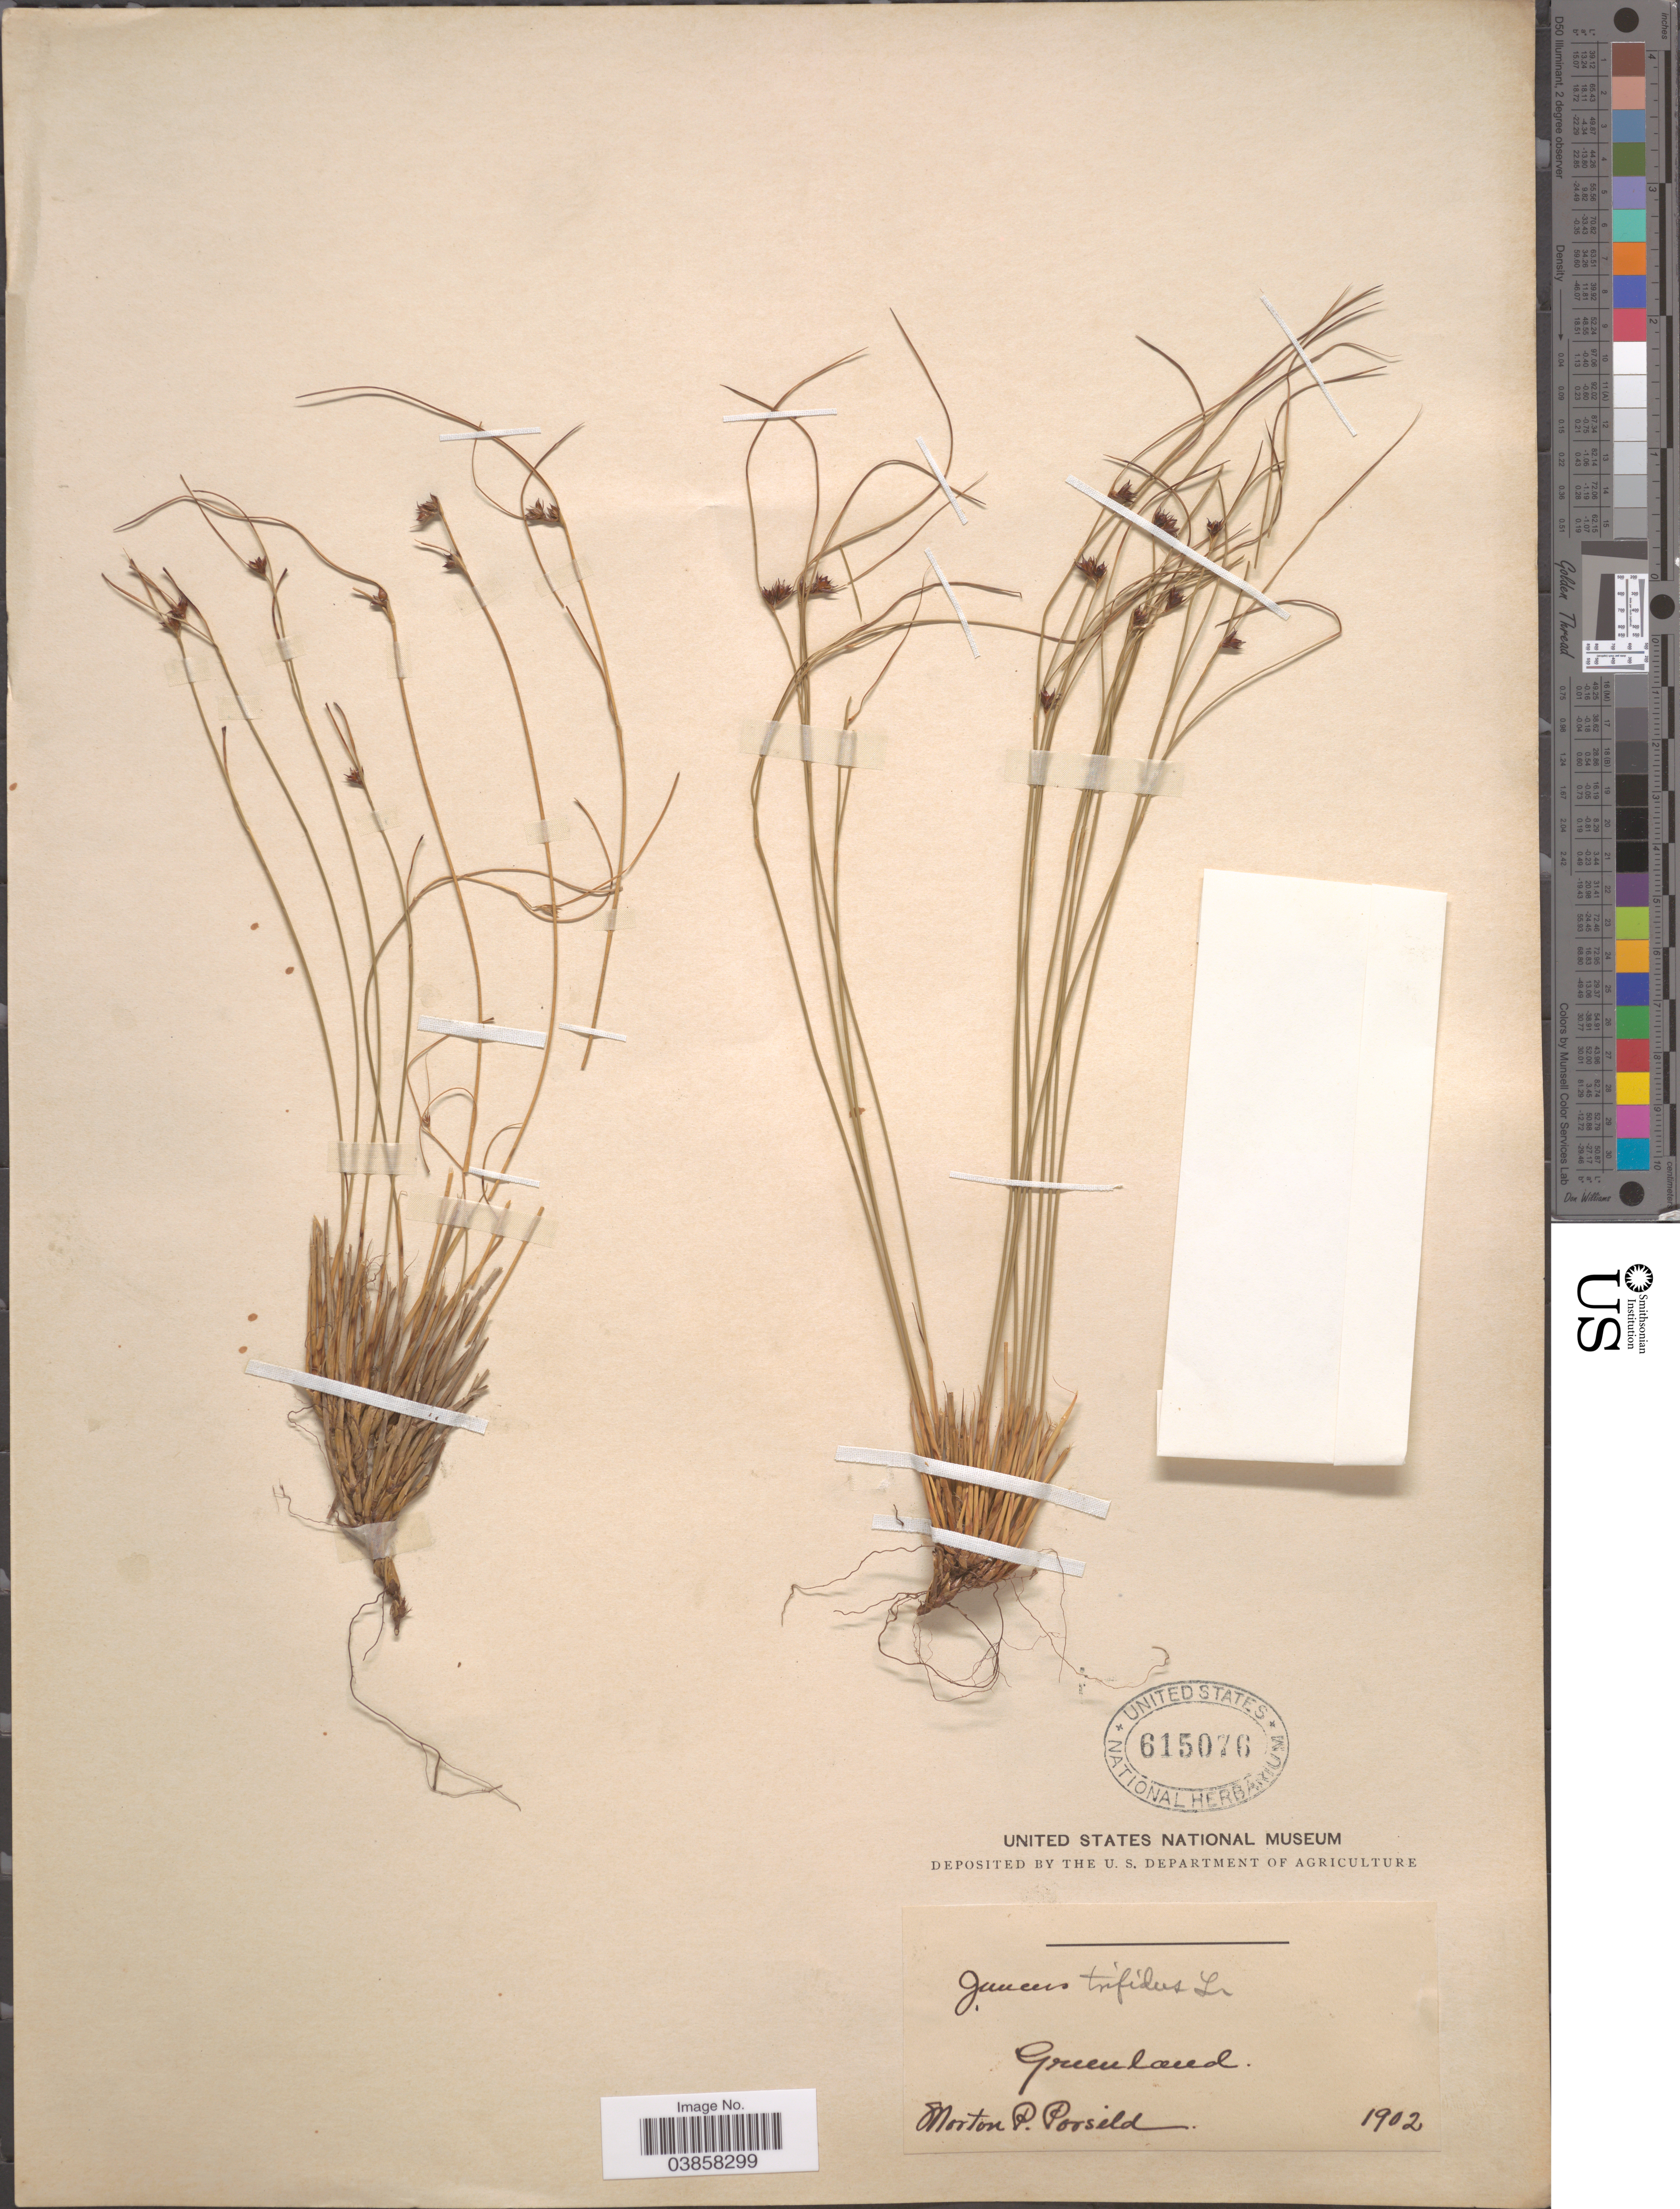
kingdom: Plantae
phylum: Tracheophyta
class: Liliopsida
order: Poales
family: Juncaceae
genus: Juncus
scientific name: Juncus trifidus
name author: L.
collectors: M. P. Porsild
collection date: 1902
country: Greenland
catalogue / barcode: US 615076